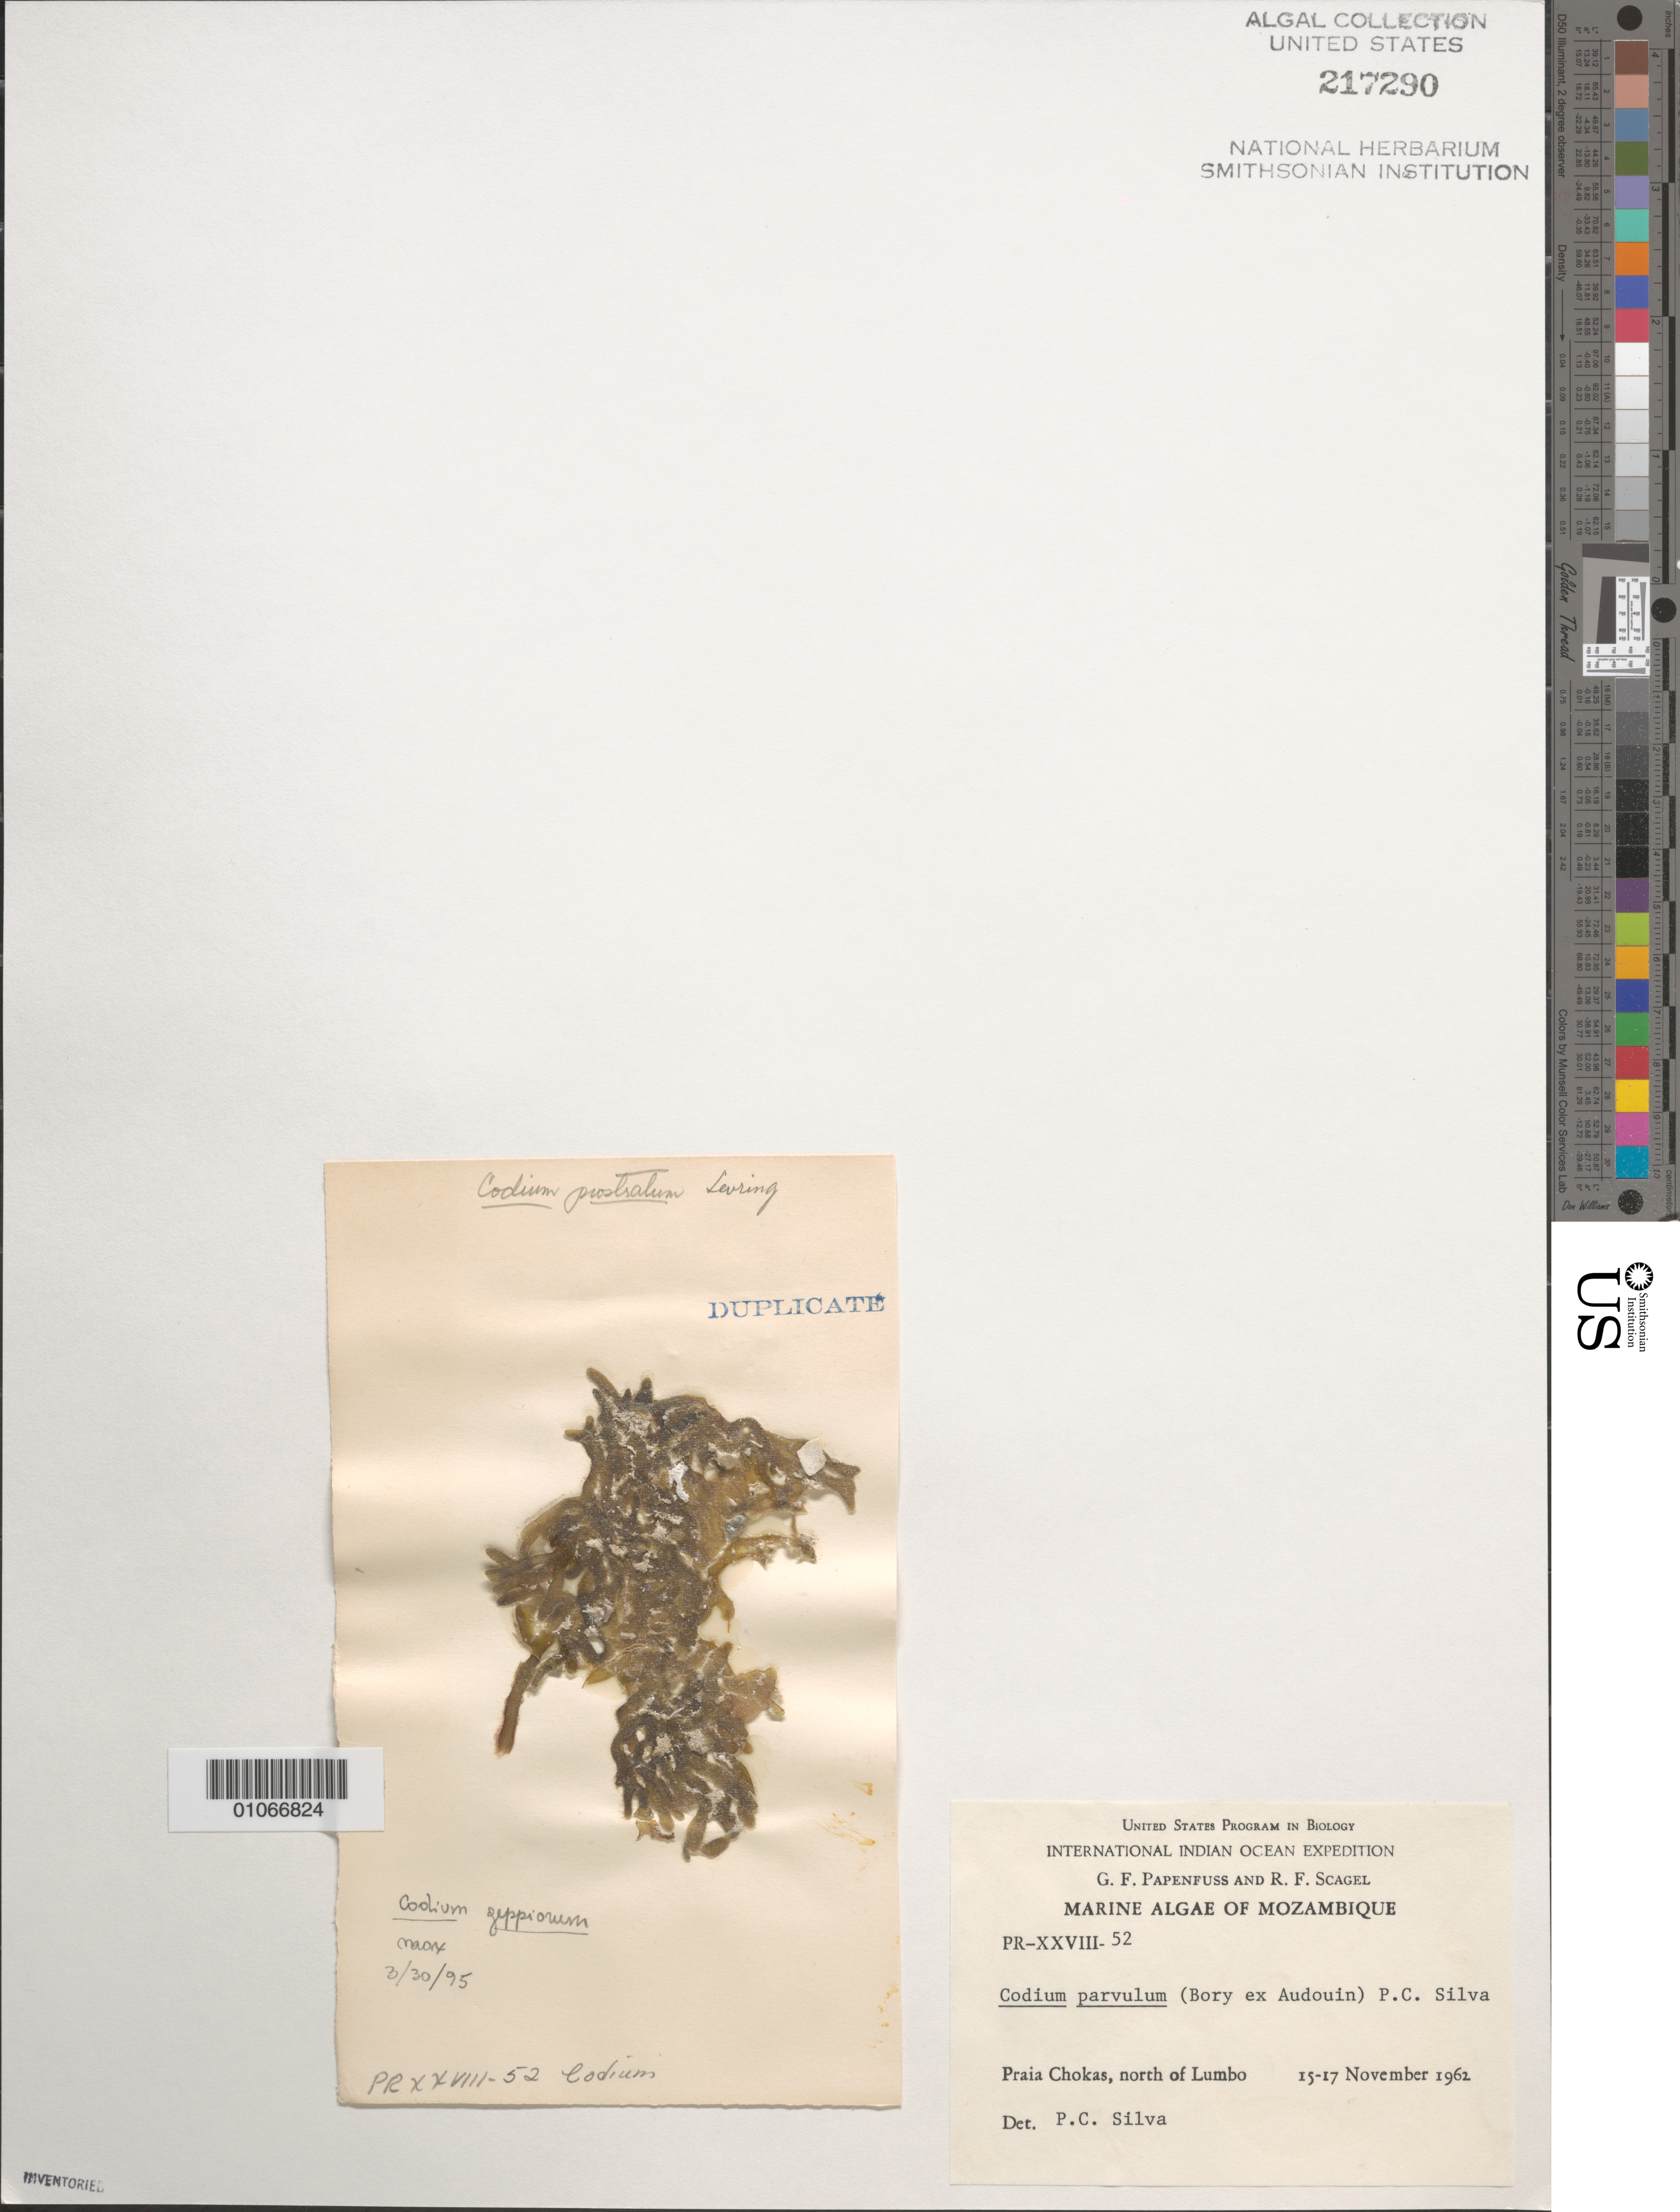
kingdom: Plantae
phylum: Chlorophyta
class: Ulvophyceae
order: Bryopsidales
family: Codiaceae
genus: Codium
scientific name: Codium parvulum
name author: (Bory ex Audouin in Savigny) P.C. Silva in P.C. Silva & Lipkin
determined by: Silva, P. C.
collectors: G. Papenfuss & R. F. Scagel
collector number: PR-XXVIII-52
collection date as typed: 15 Nov 1962 to 17 Nov 1962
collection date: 1962-11-15/1962-11-17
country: Mozambique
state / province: Nampula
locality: Praia Chokas, north of Lumbo, Ilha District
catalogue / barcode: US 217290